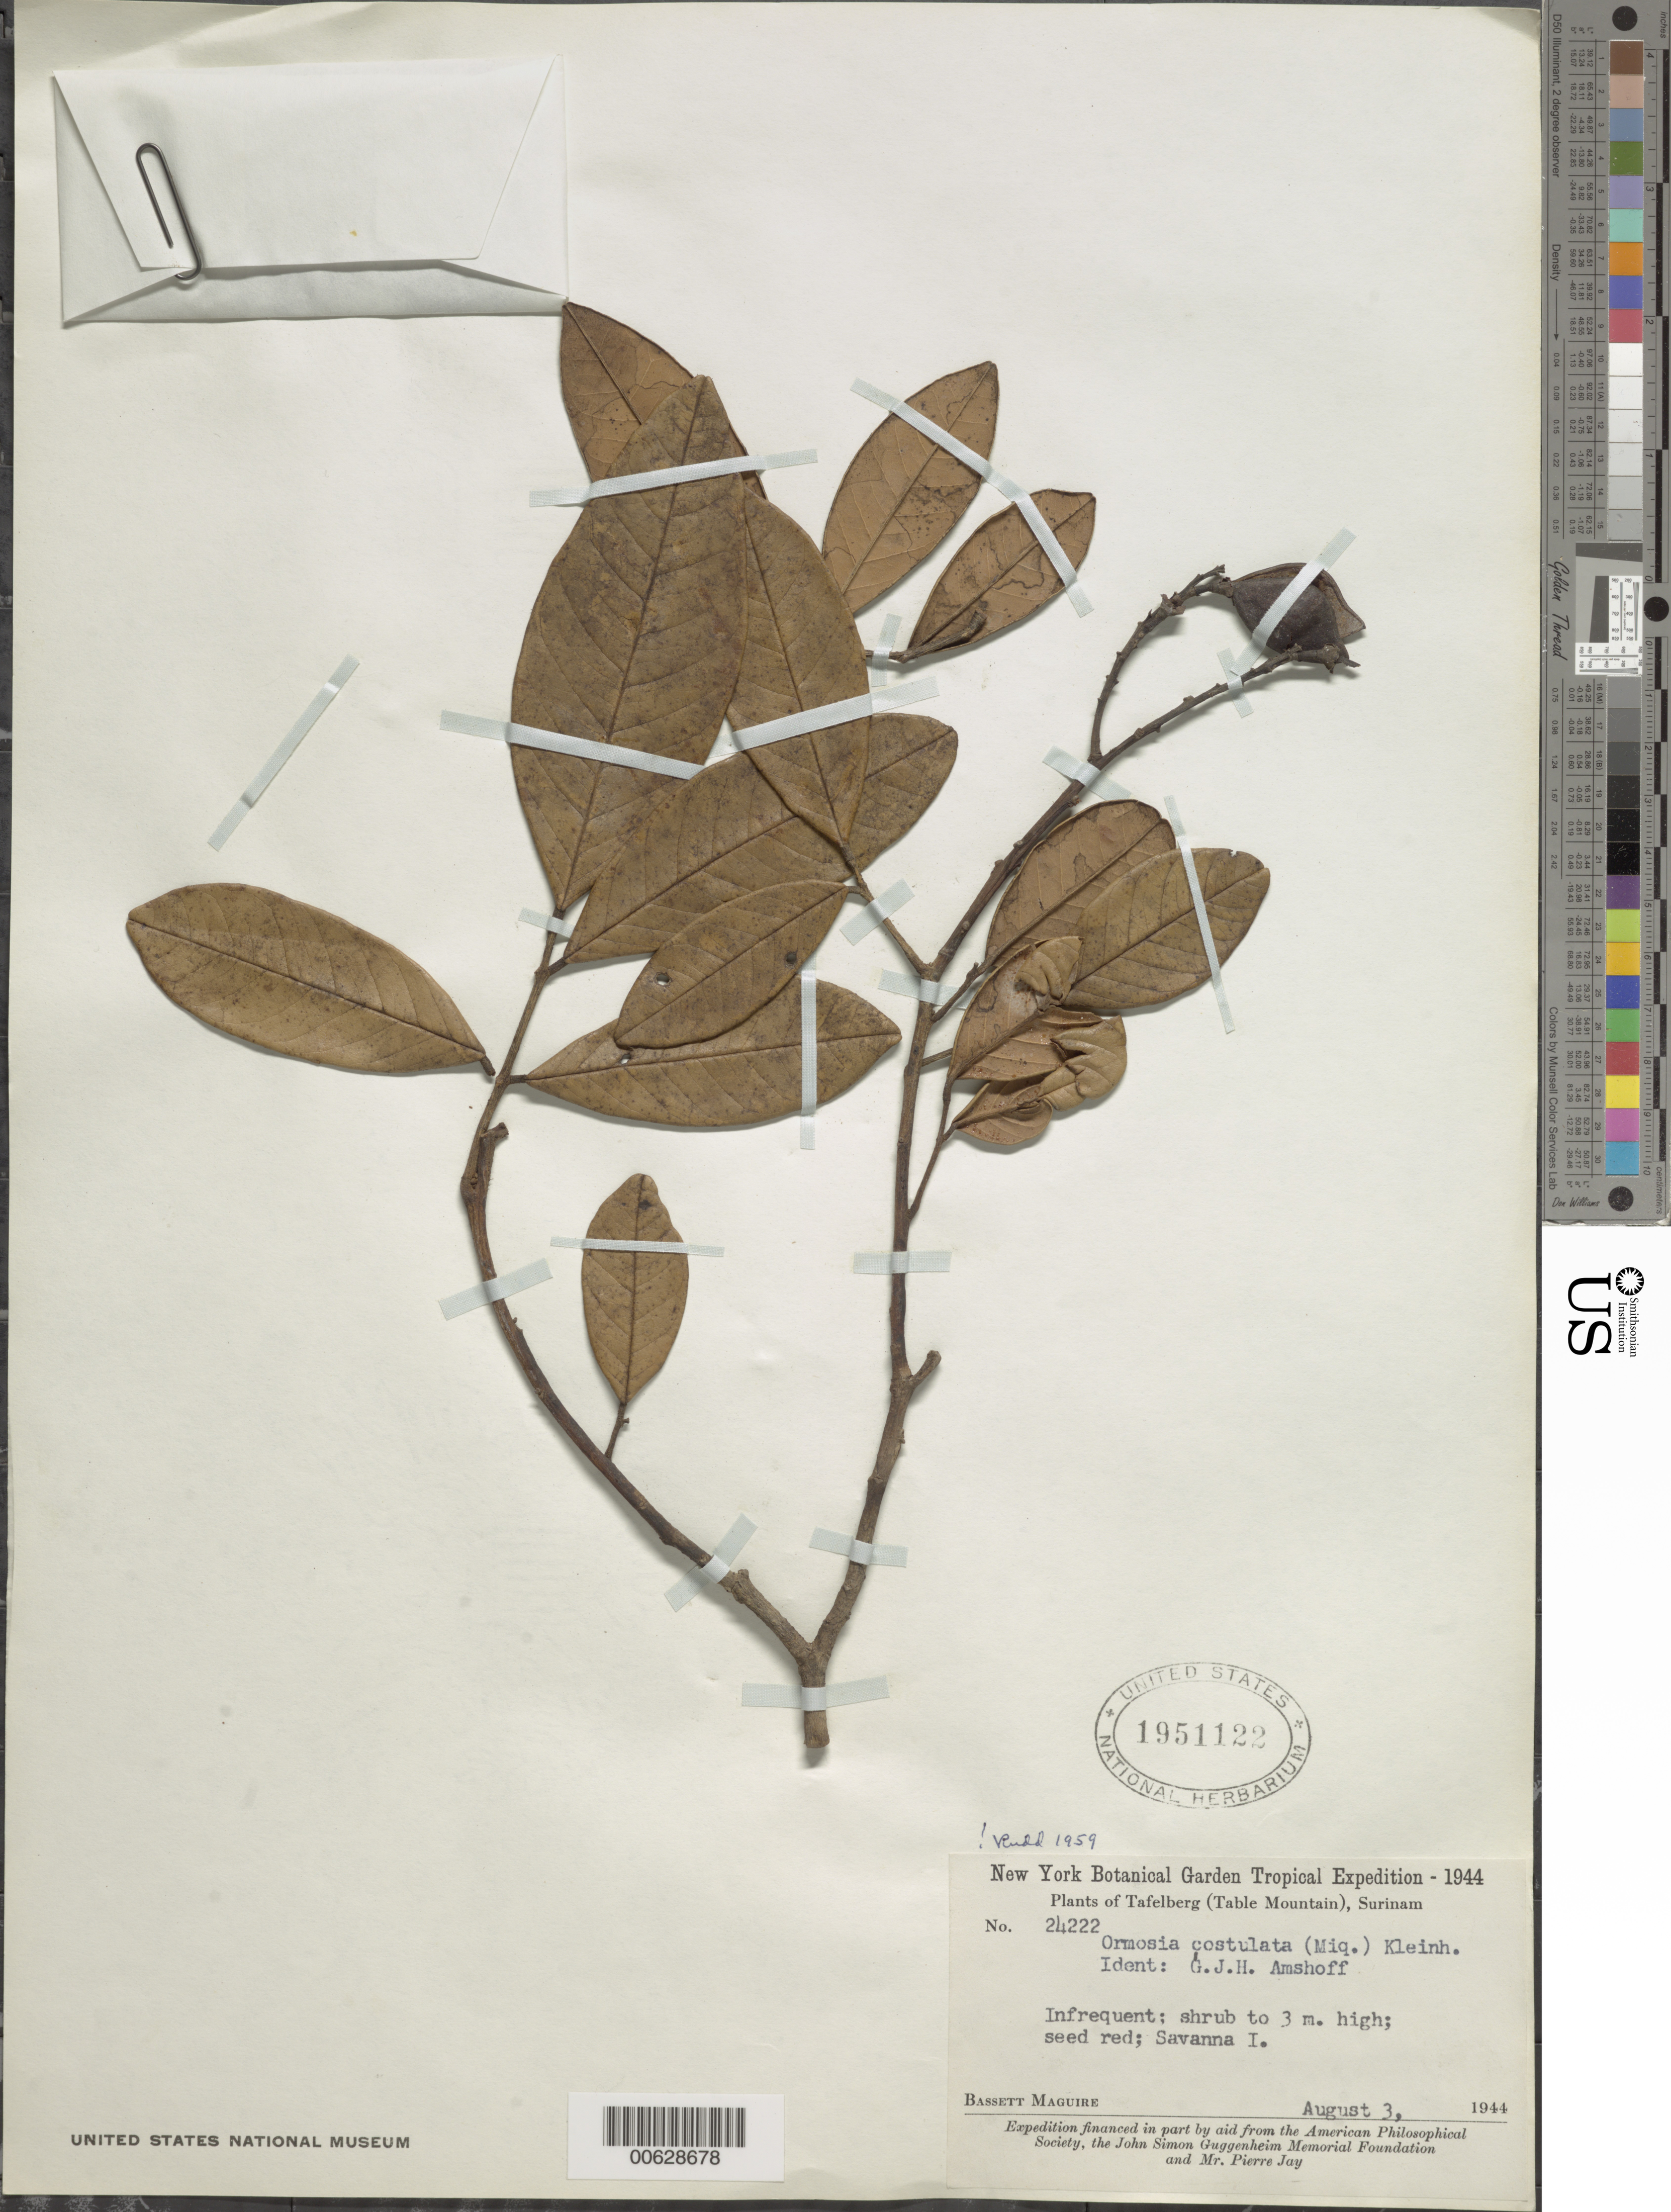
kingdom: Plantae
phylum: Tracheophyta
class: Magnoliopsida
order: Fabales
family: Fabaceae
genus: Ormosia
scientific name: Ormosia costulata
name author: (Miq.) Kleinhoonte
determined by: Rudd, V. E.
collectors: B. Maguire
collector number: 24222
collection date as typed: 3-Aug-44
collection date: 1944-08-03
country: Suriname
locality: Tafelberg (Table Mountain), Savanna I, vic. Camp no. 1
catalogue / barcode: US 1951122